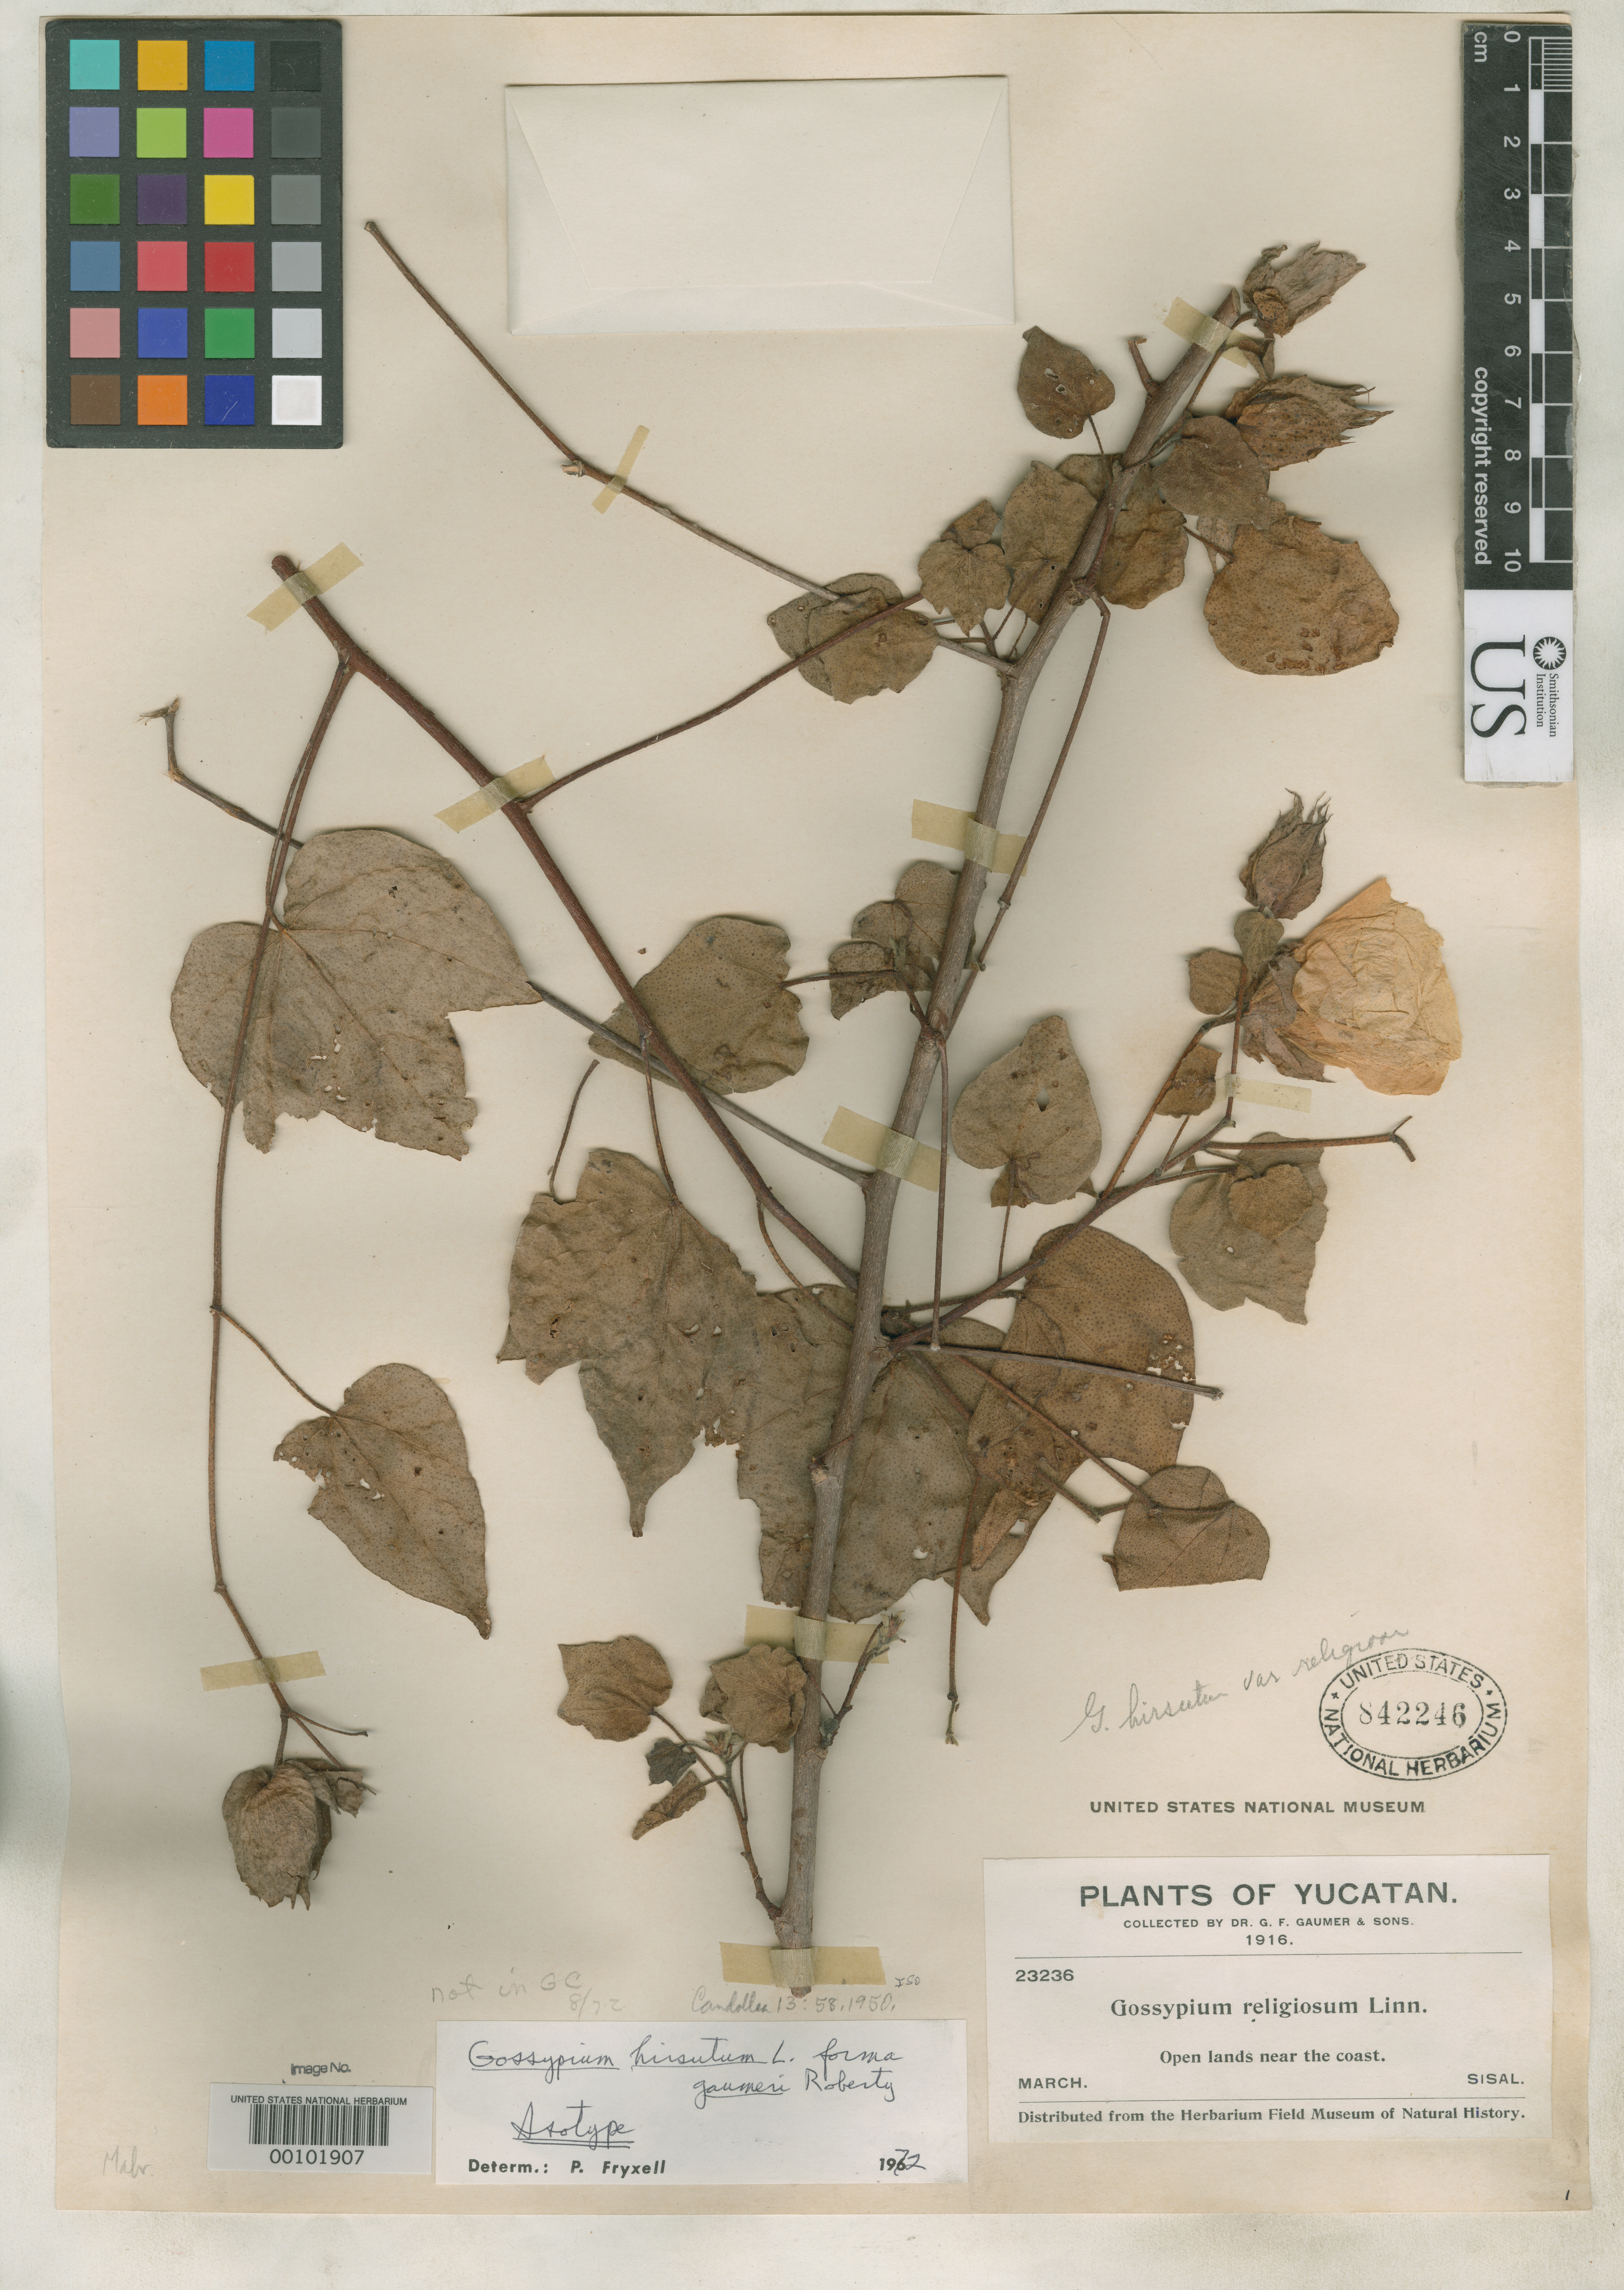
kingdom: Plantae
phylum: Tracheophyta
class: Magnoliopsida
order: Malvales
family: Malvaceae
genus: Gossypium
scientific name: Gossypium hirsutum f. gaumeri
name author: Roberty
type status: Isotype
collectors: G. F. Gaumer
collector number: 23236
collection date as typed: Mar 1916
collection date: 1916-03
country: Mexico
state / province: Yucatán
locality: Near coast.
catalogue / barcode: US 842246